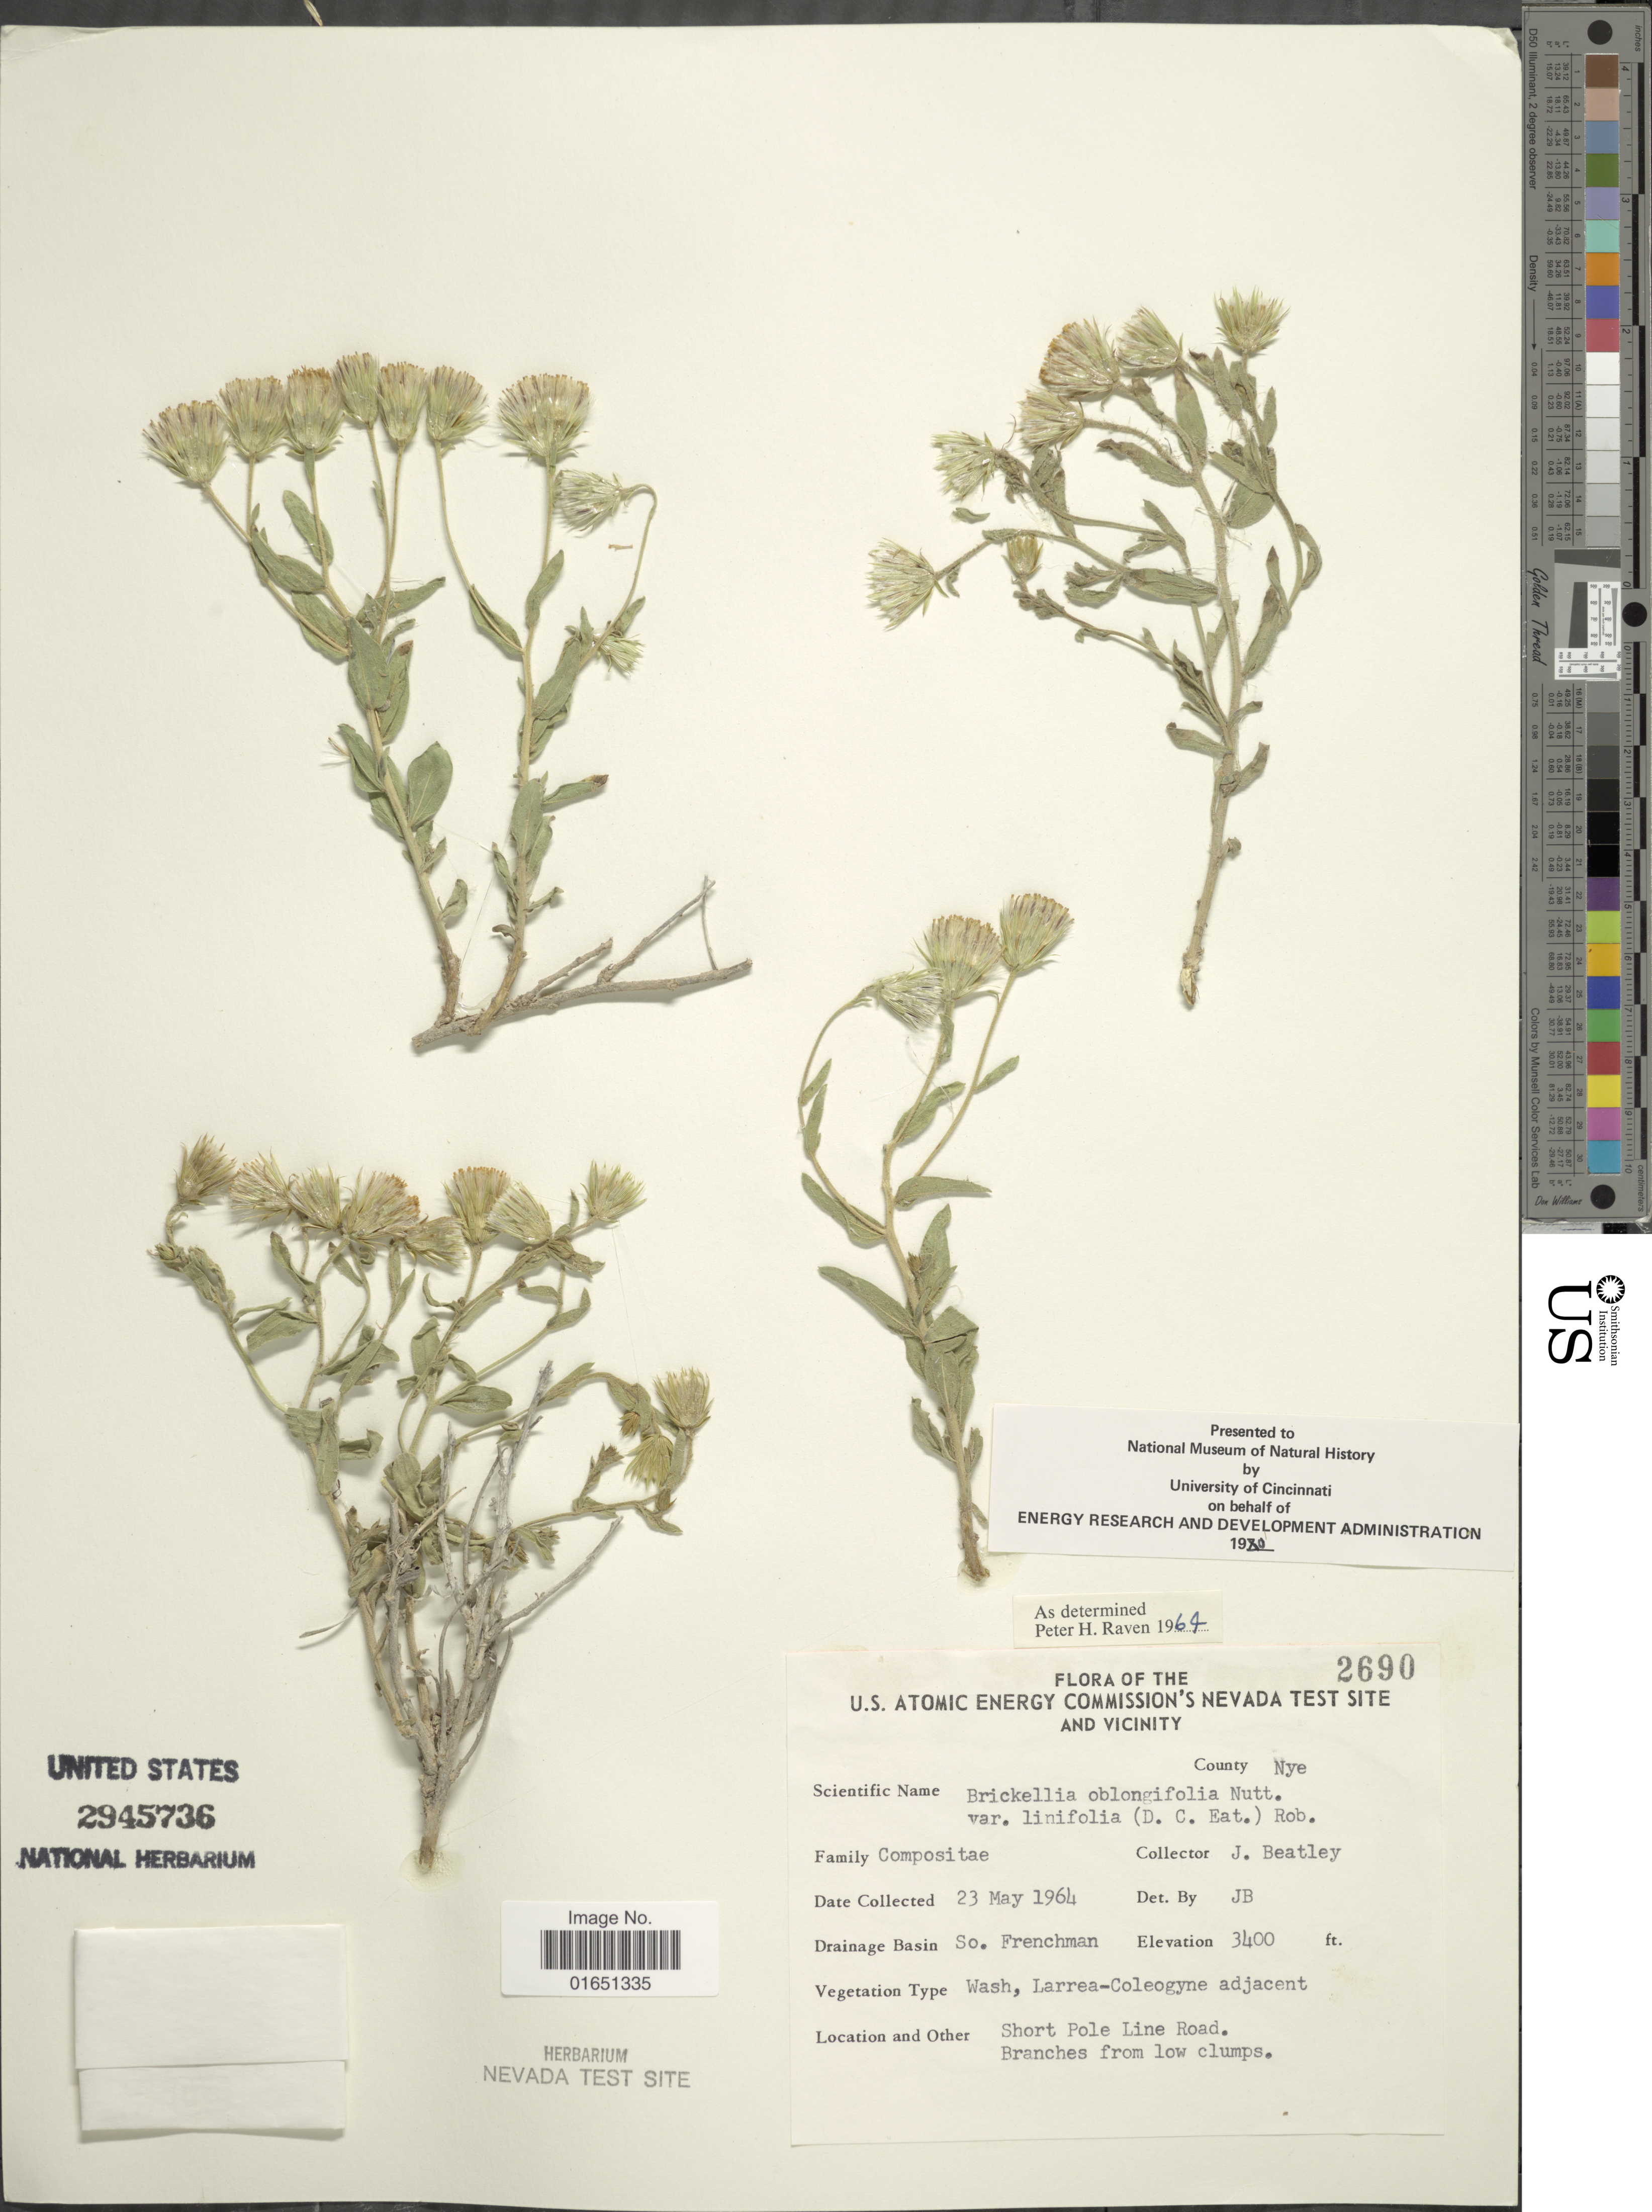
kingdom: Plantae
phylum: Tracheophyta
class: Magnoliopsida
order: Asterales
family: Asteraceae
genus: Brickellia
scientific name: Brickellia oblongifolia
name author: Nutt.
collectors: J. C. Beatley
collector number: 2690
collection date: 1964-05-23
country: United States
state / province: Nevada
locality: The U.S. Atomic Energy Commissions Nevada Test Site and vicinity, County Nye, Drainage Basin So. Frenchman, Short Pole Line Road. Branches from low clumps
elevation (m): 1036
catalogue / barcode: US 2945736